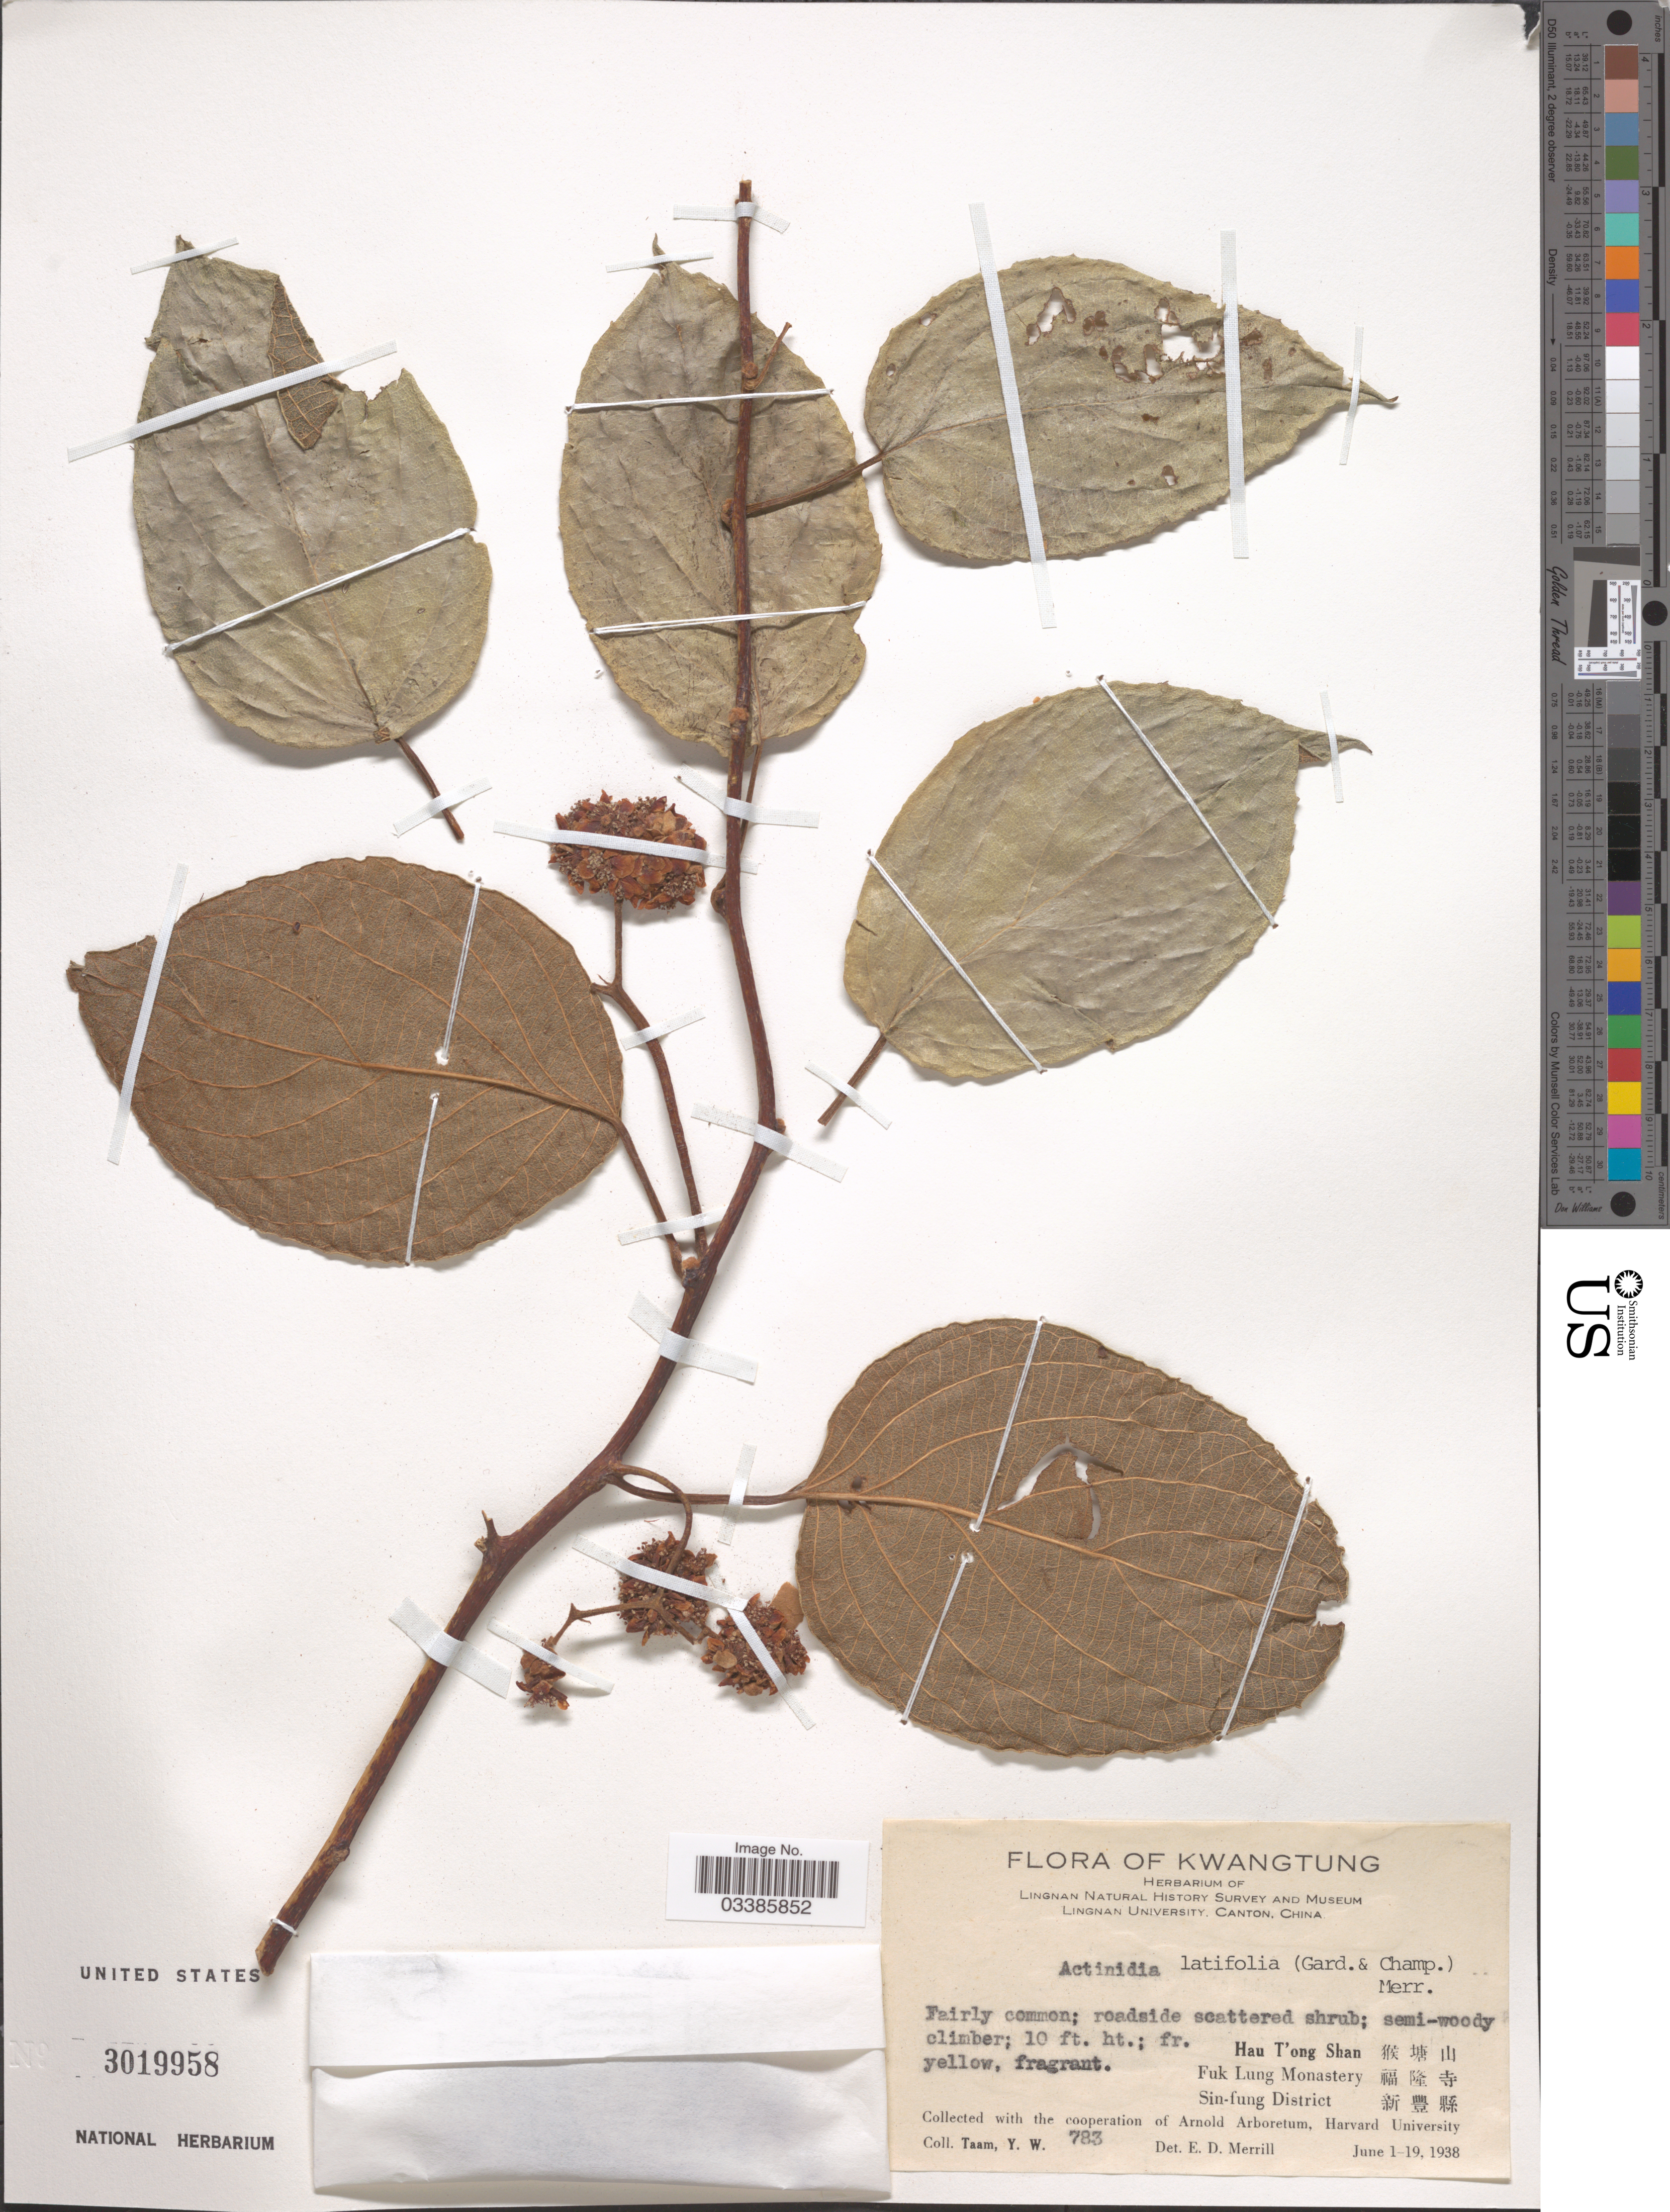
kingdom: Plantae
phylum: Tracheophyta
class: Magnoliopsida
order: Ericales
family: Actinidiaceae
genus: Actinidia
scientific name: Actinidia latifolia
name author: (Gardner & Champ.) Merr.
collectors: Y. W. Taam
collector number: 783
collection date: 1938-06-01/1938-06-19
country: China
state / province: Guangdong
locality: Kwangtung. Hau T'ong Shan X. Fuk Lung Monastery X. Sin-fung District X.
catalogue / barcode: US 3019958